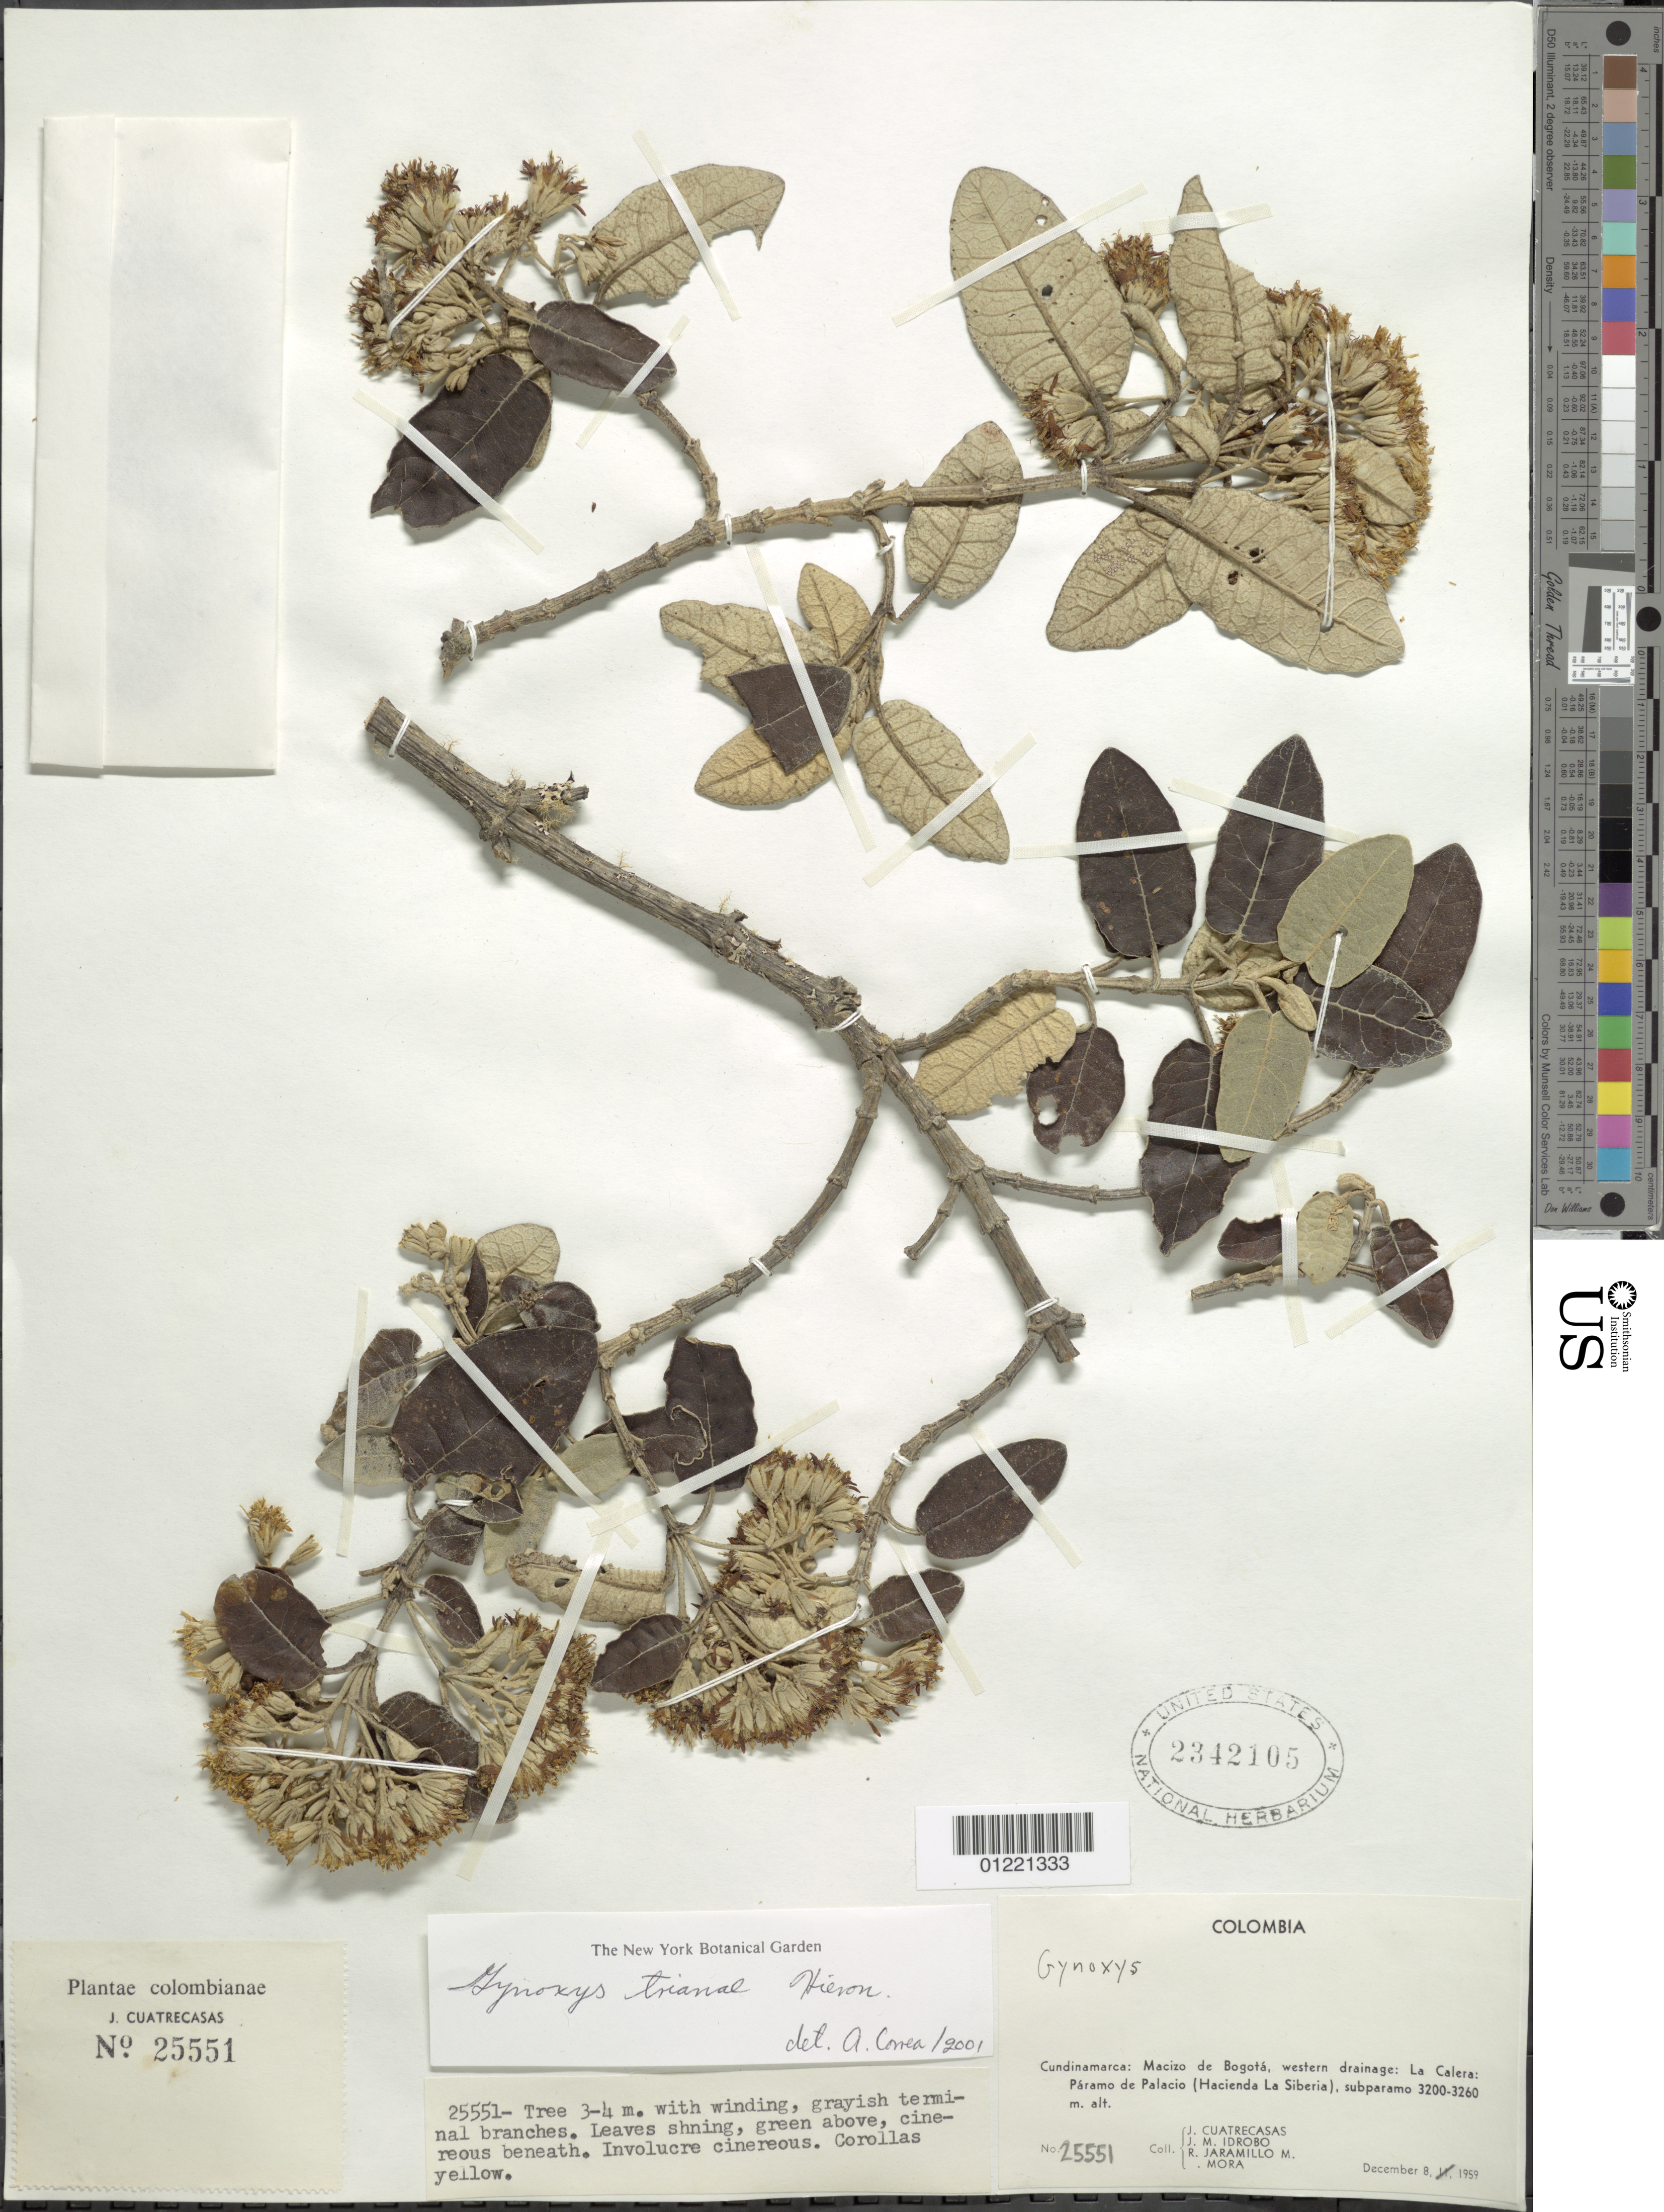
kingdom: Plantae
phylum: Tracheophyta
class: Magnoliopsida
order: Asterales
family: Asteraceae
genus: Gynoxys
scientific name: Gynoxys trianae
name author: Hieron.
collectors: J. Cuatrecasas, J. M. Idrobo, R. Jaramillo M. & L. Mora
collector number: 25551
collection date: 1959-12-08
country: Colombia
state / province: Cundinamarca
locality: Macizo de Bogota, western drainage: La Calera: Paramo de Palacio (Hacienda La Siberia), subparamo.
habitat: subparamo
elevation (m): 3200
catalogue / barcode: US 2342105